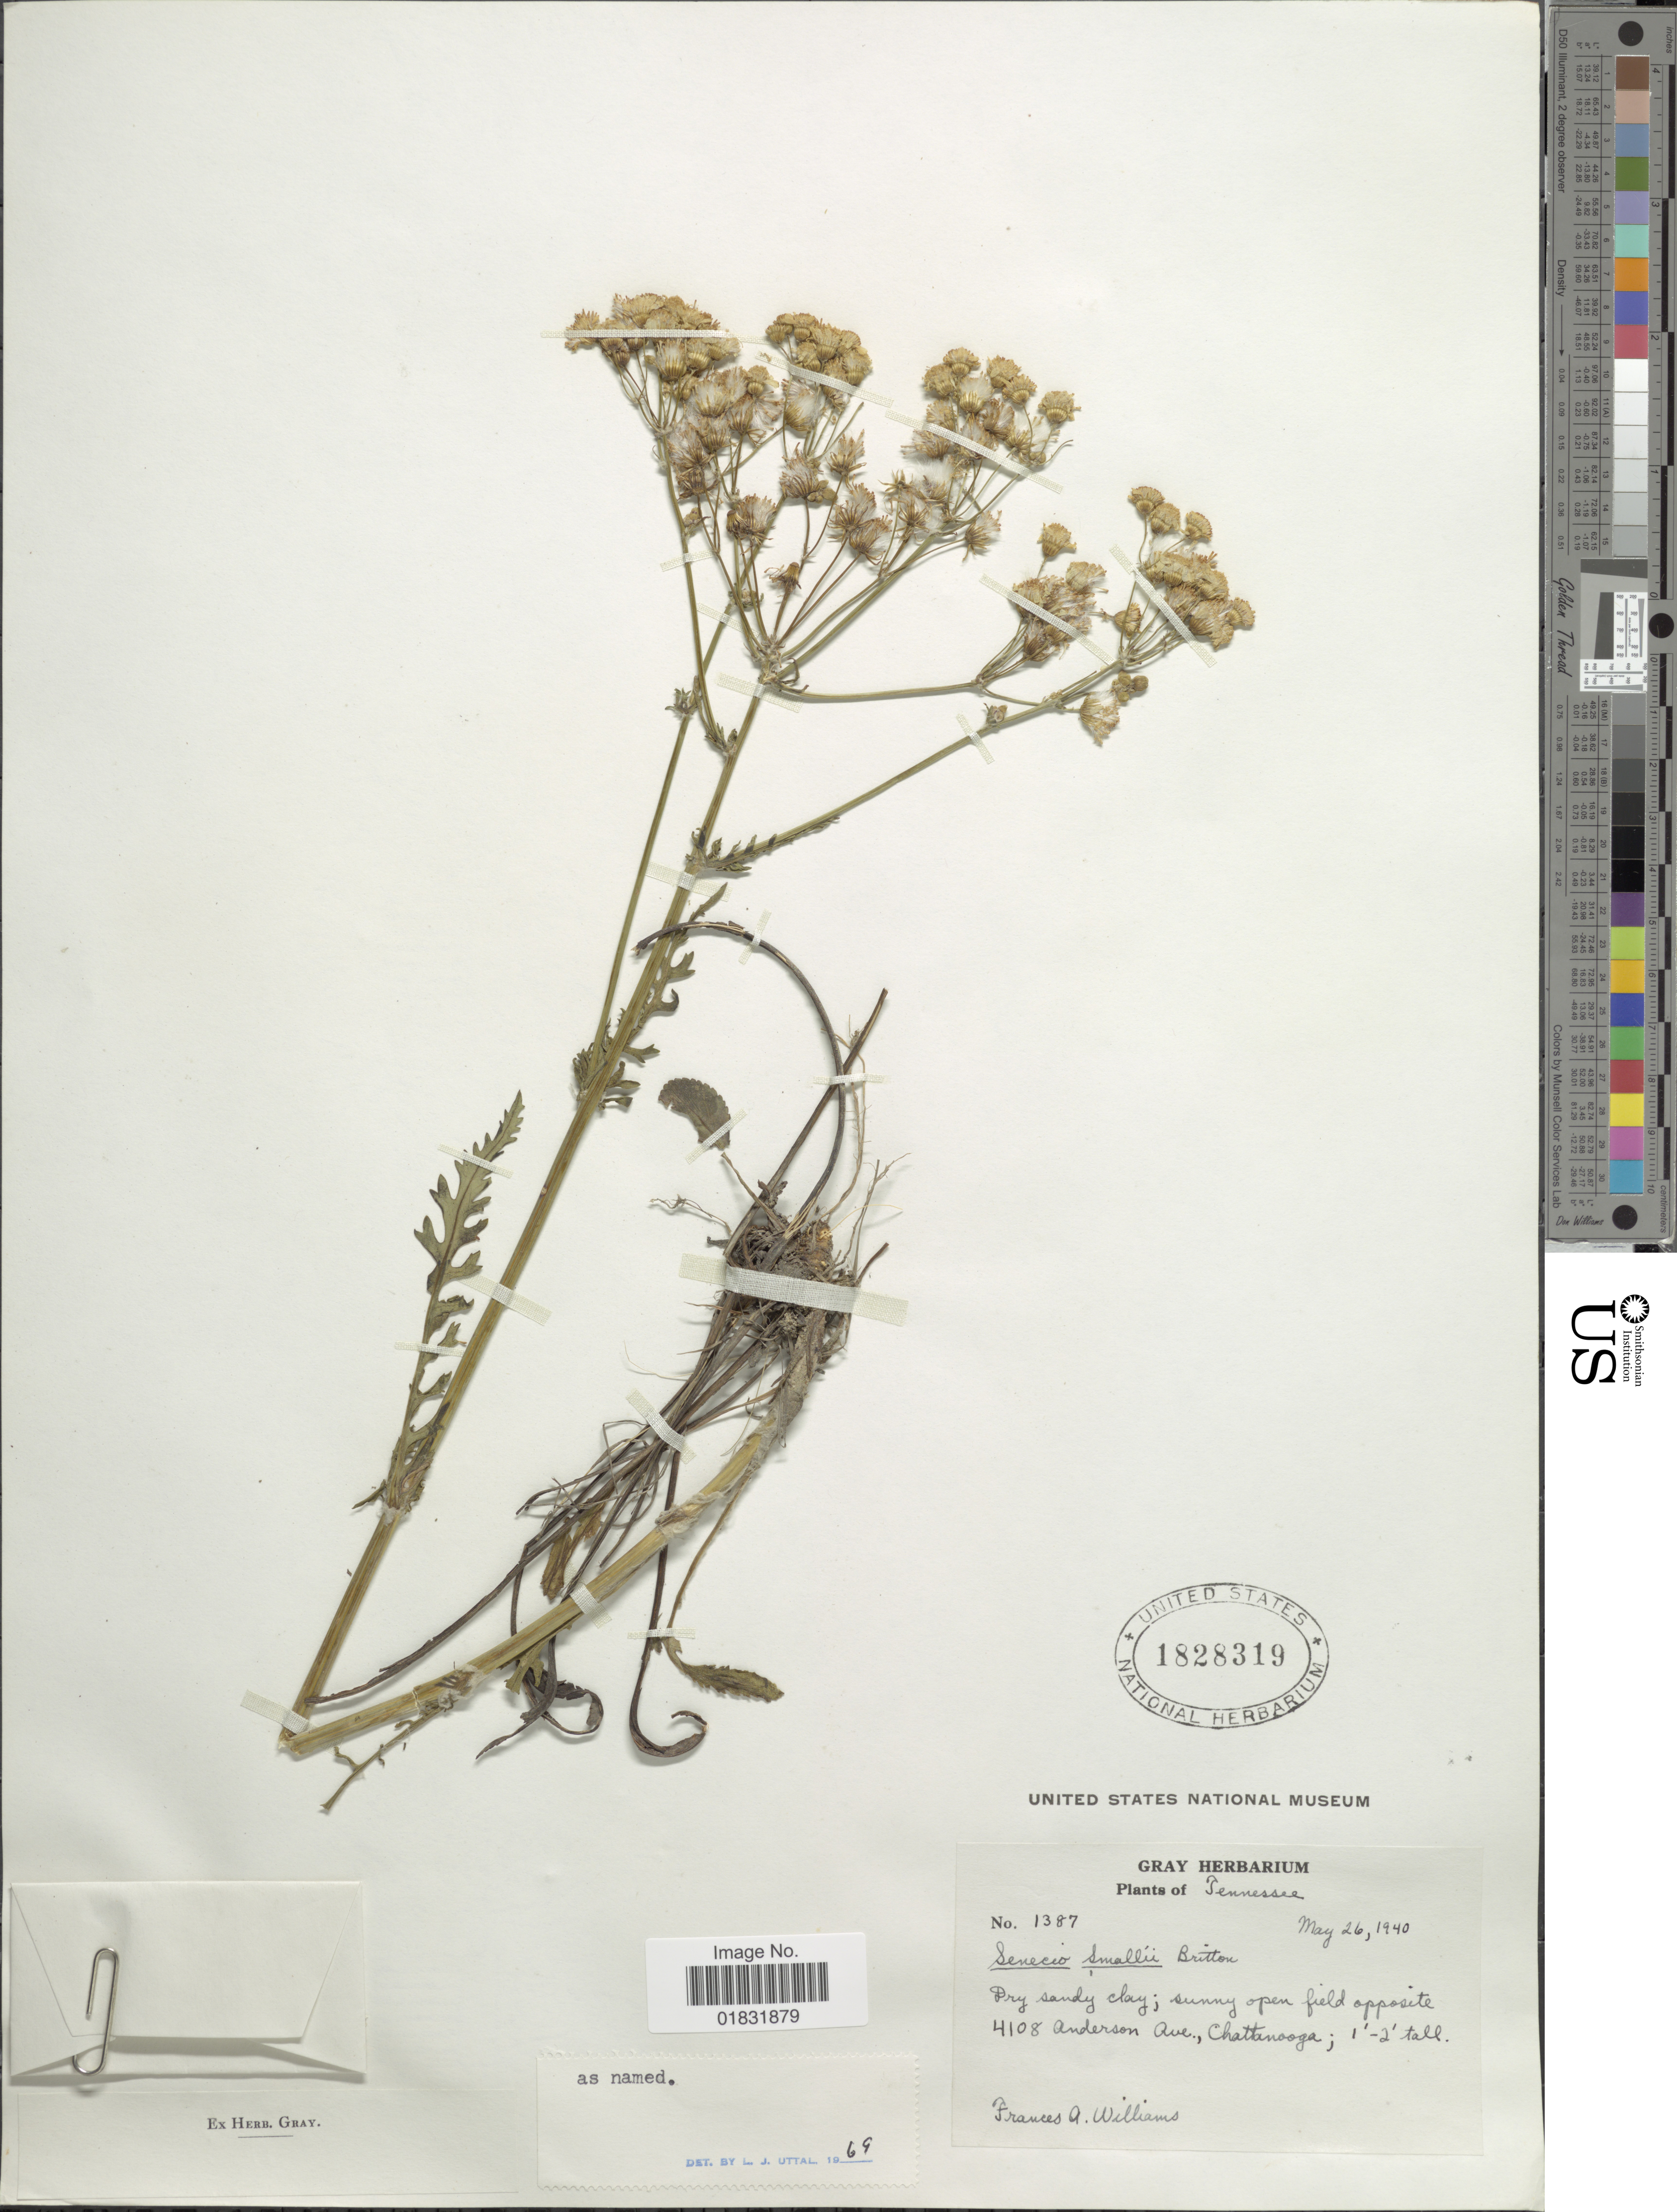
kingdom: Plantae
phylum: Tracheophyta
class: Magnoliopsida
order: Asterales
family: Asteraceae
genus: Packera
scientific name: Packera smallii Britton comb ined.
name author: Britton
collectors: F. Williams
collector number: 1387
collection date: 1940-05-26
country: United States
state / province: Tennessee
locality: Dry sandy clay; sunny open field opposite 4108 Anderson Ave., Chattanooga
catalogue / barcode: US 1828319